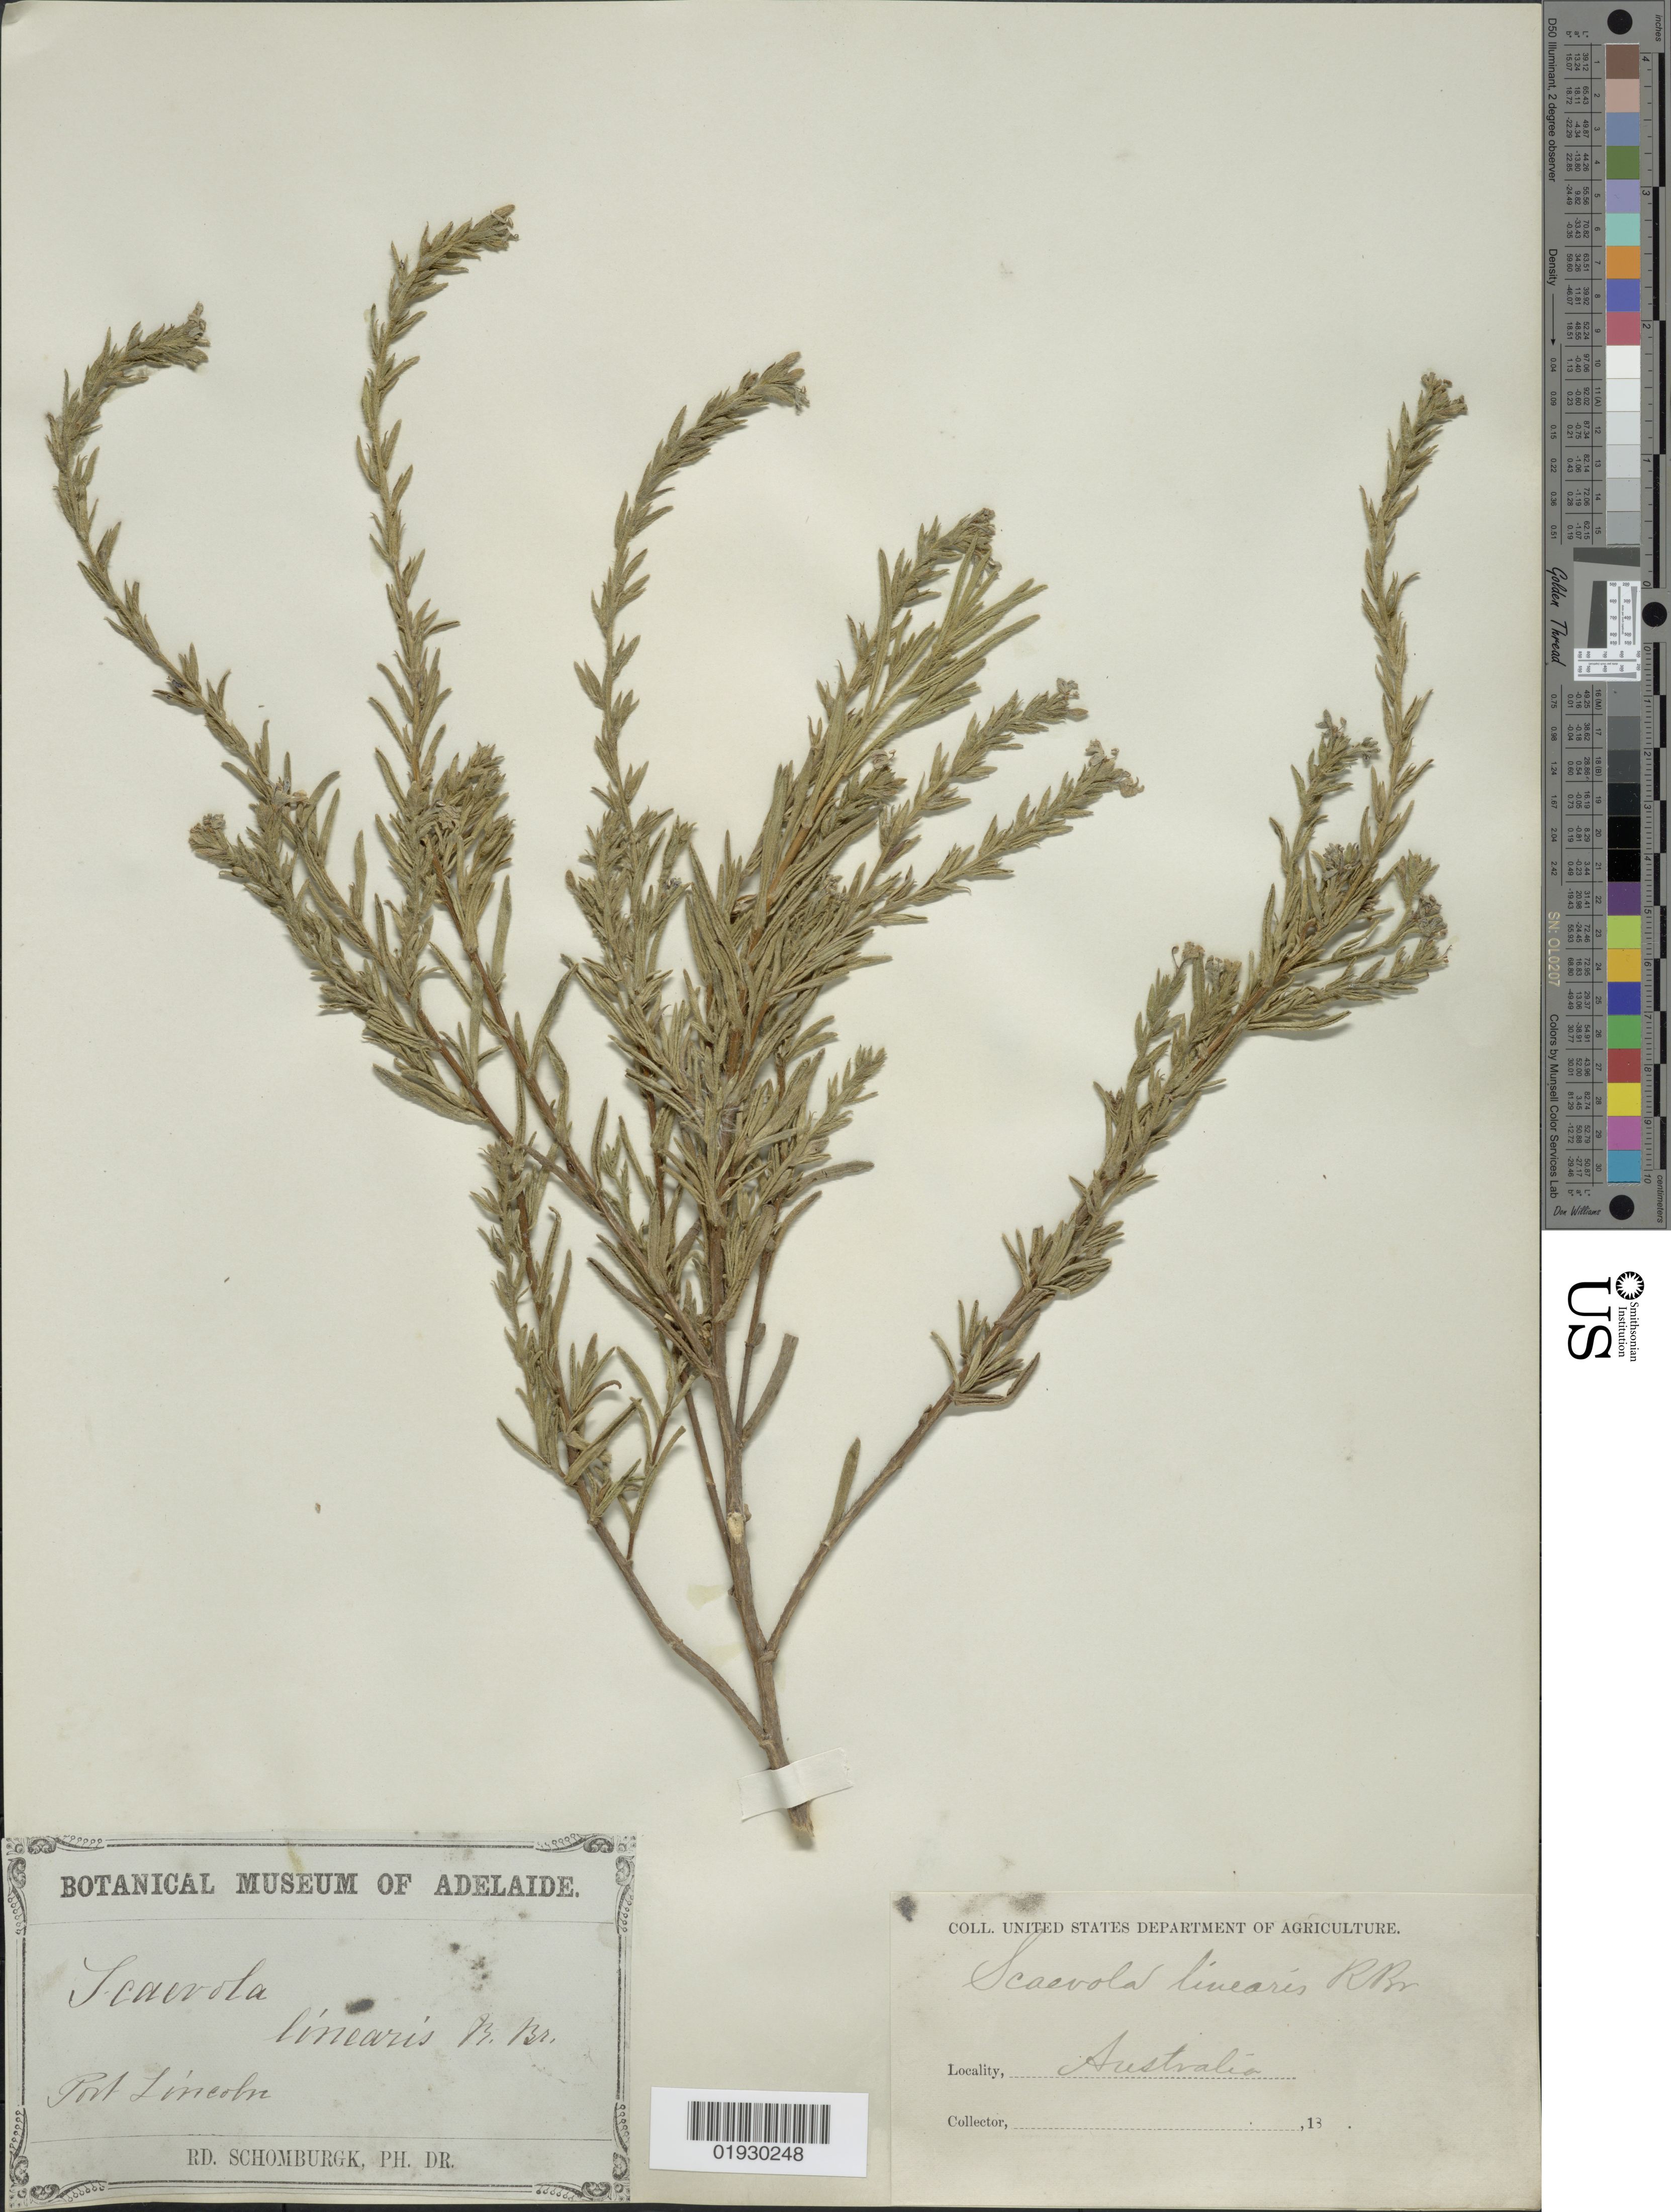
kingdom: Plantae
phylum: Tracheophyta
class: Magnoliopsida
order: Asterales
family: Goodeniaceae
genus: Scaevola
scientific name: Scaevola linearis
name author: R. Br.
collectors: M. R. Schomburgk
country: Australia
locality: Port Lincoln